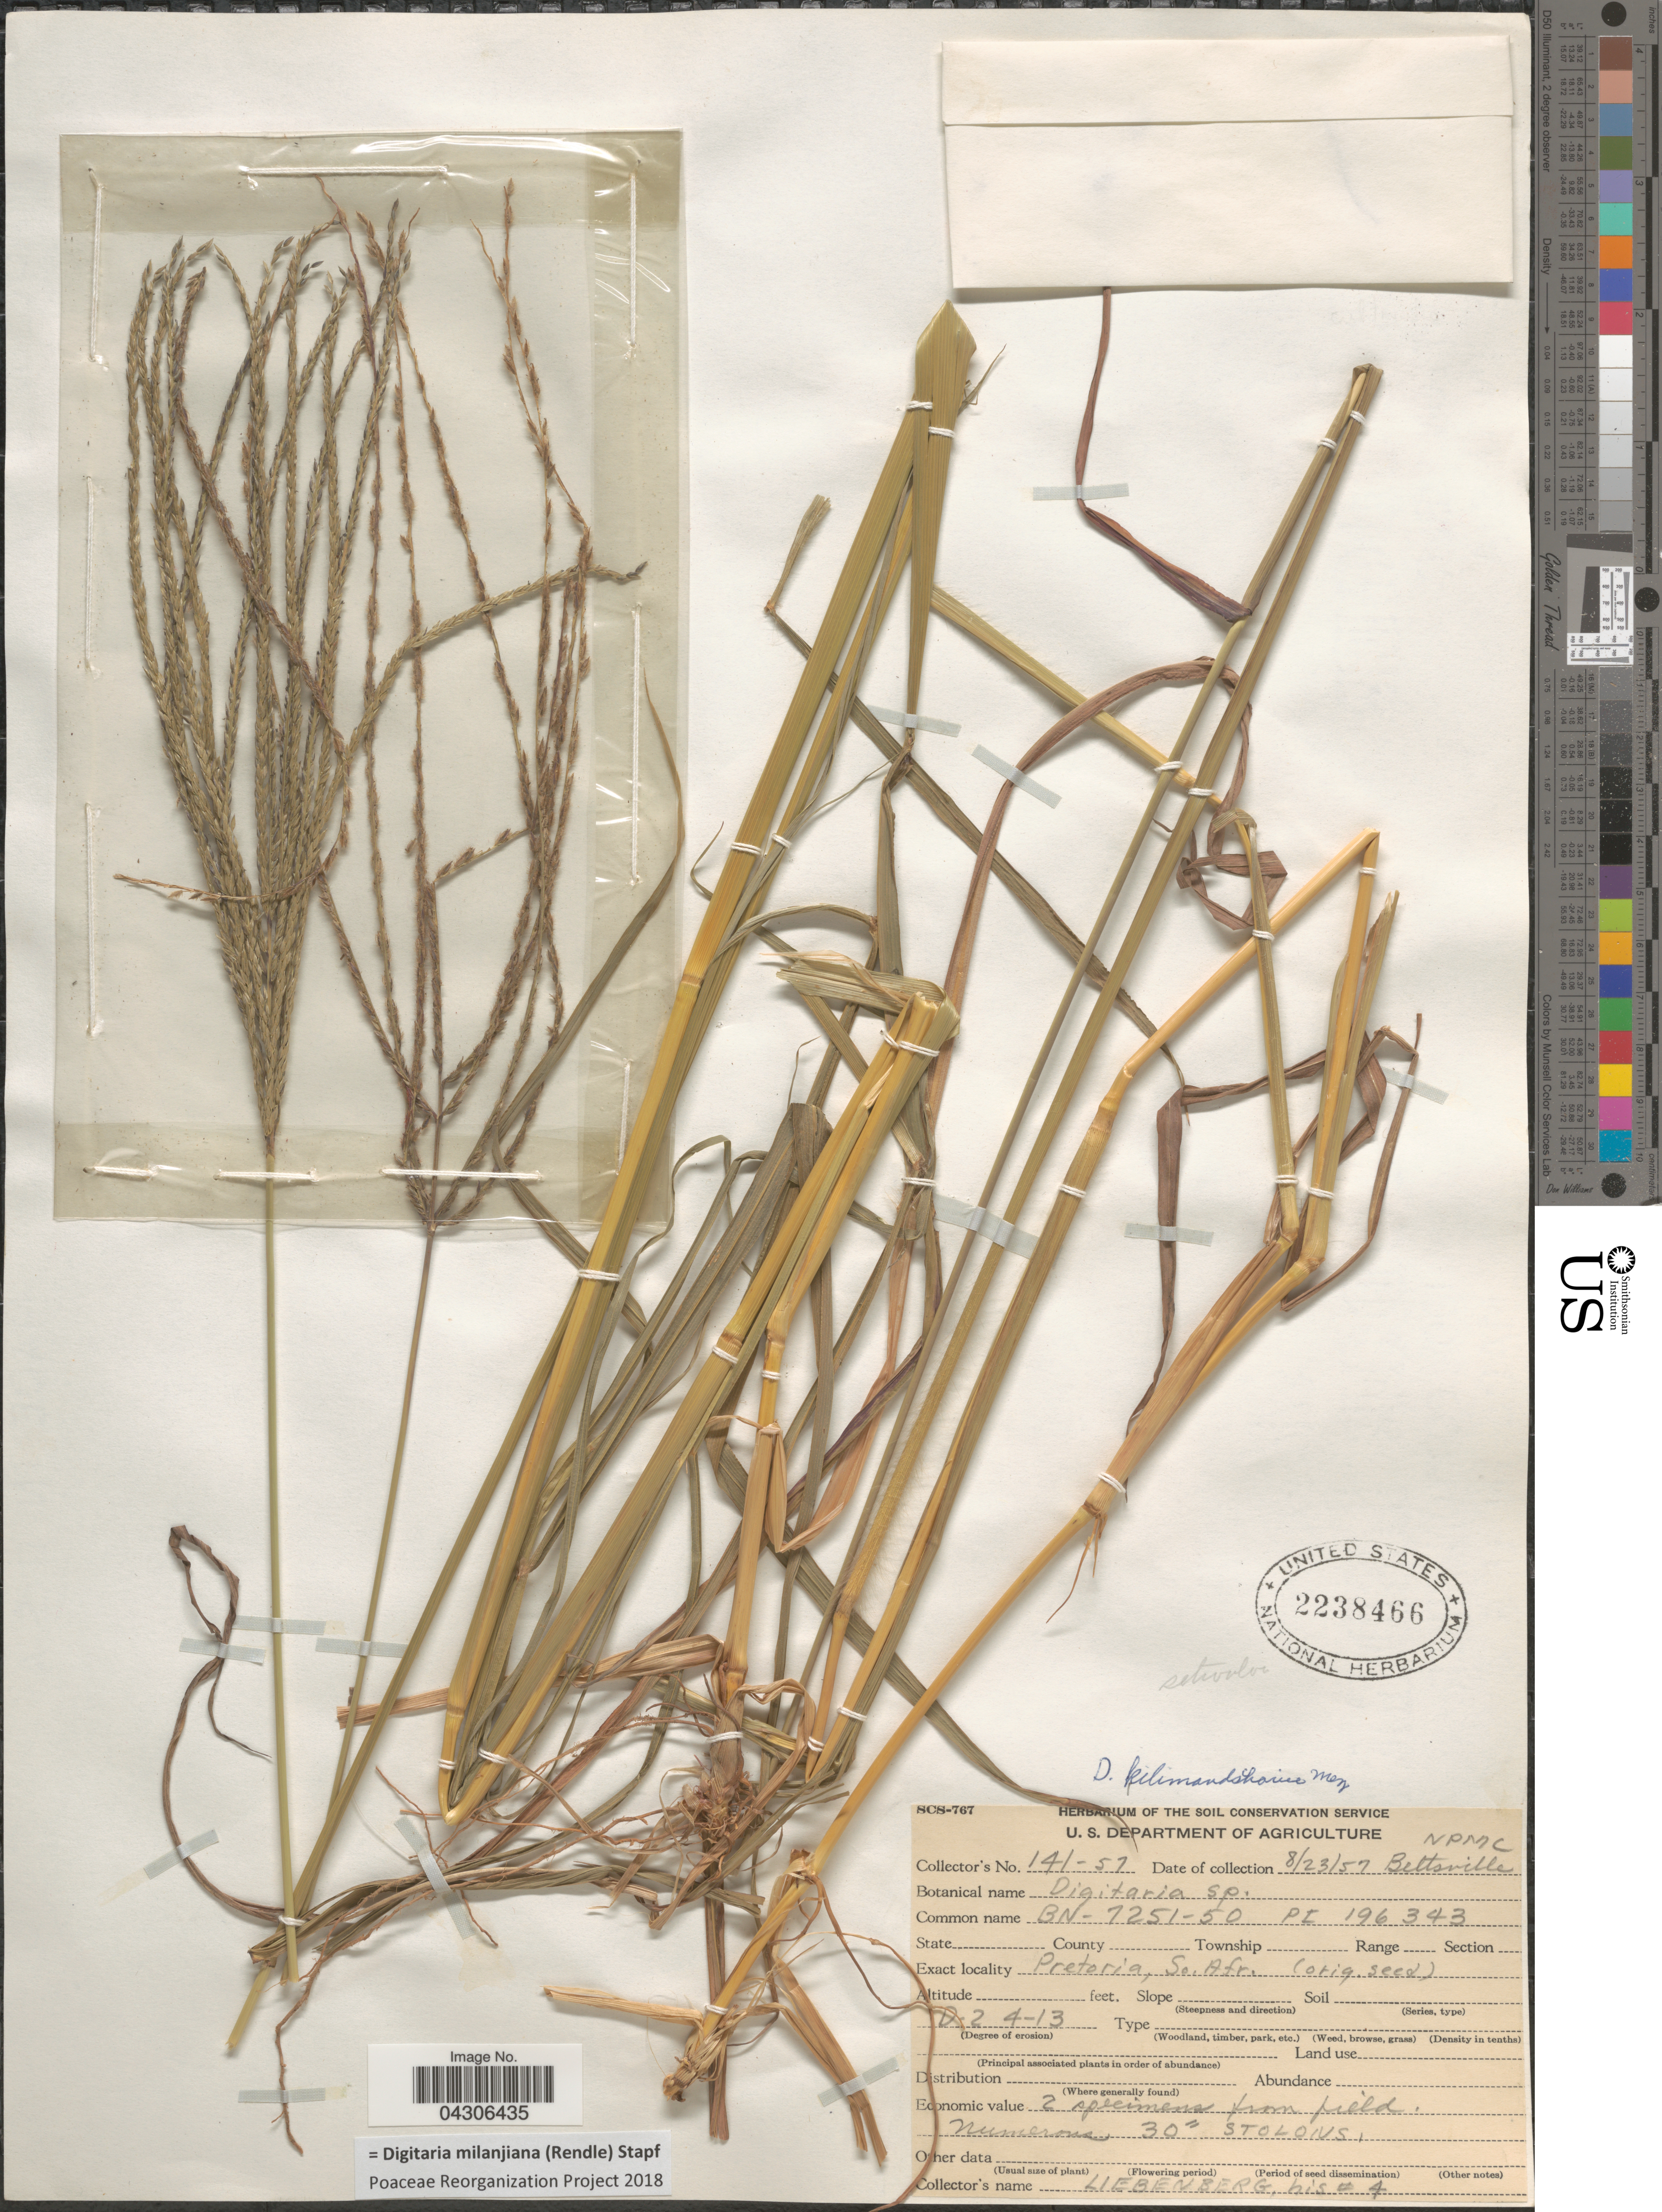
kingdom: Plantae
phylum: Tracheophyta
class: Liliopsida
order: Poales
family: Poaceae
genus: Digitaria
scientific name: Digitaria milanjiana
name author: (Rendle) Stapf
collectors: -. Liebenberg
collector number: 4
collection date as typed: Transcribed d/m/y: 23/8/57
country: United States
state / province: Maryland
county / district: Prince George's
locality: NPMC Beltsville.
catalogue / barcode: US 2238466